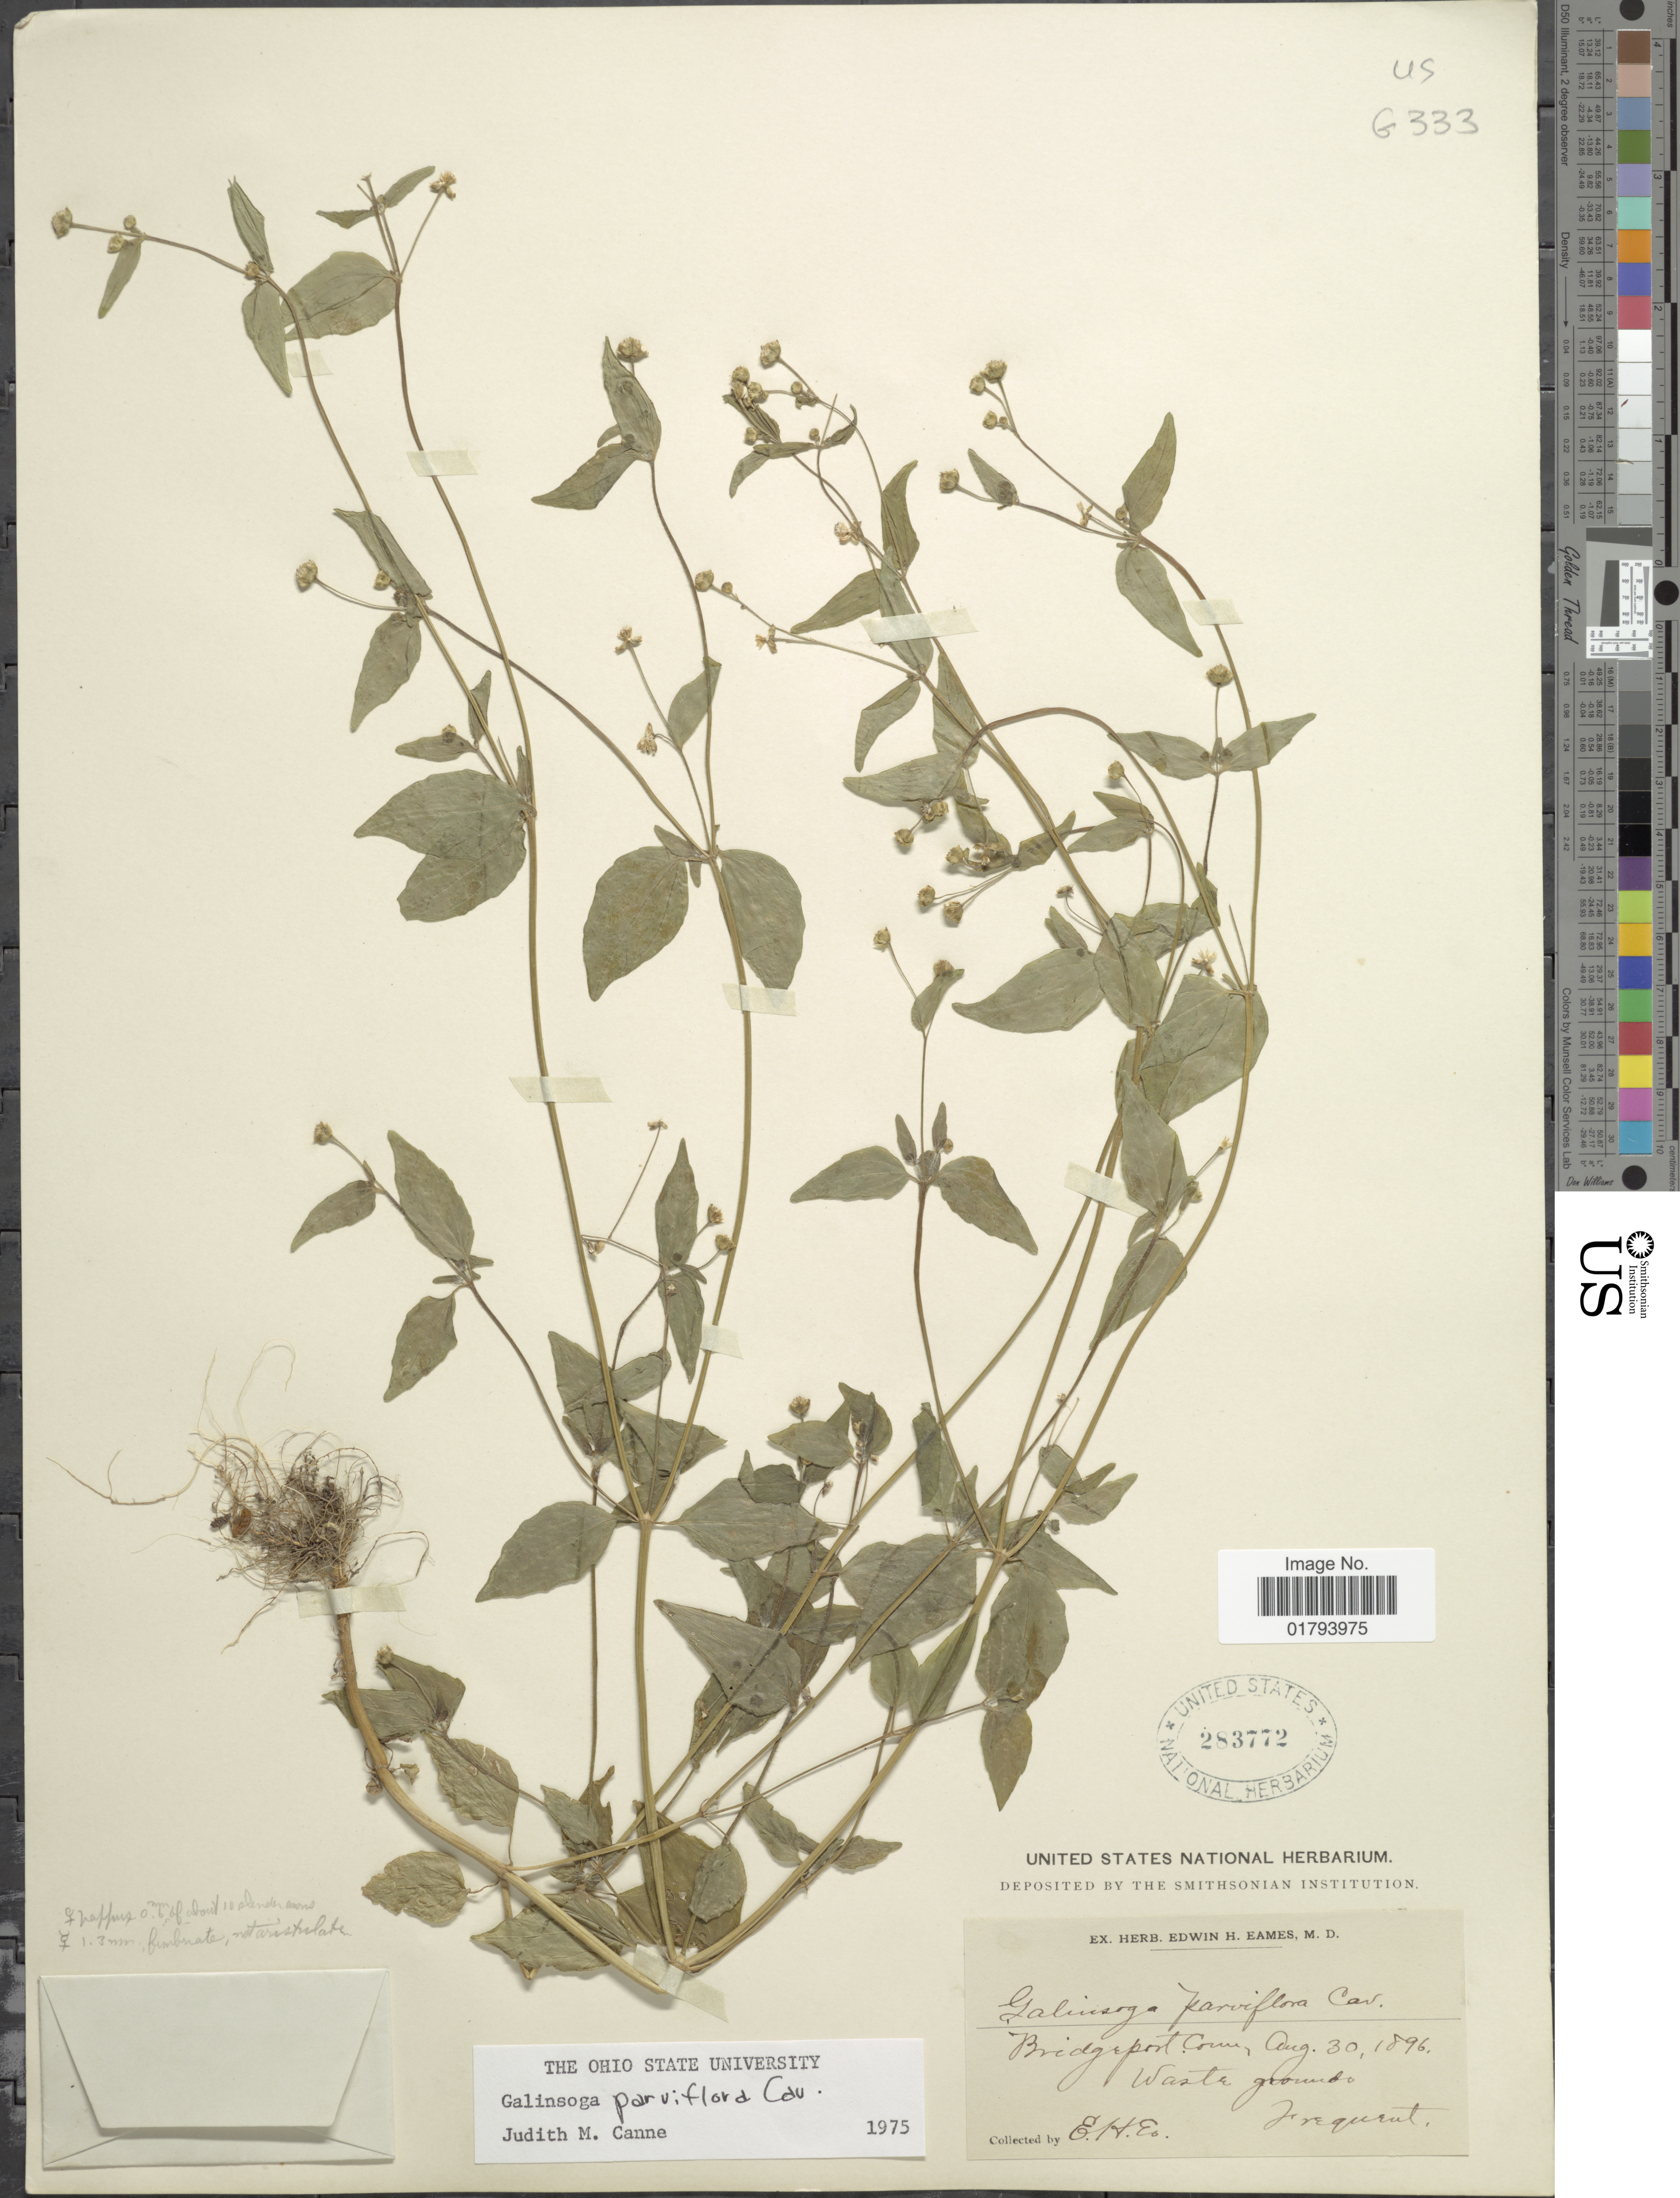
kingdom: Plantae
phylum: Tracheophyta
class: Magnoliopsida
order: Asterales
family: Asteraceae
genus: Galinsoga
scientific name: Galinsoga parviflora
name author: Cav.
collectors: E. H. Eames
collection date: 1896-08-30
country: United States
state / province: Connecticut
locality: Brdigepool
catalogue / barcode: US 283772